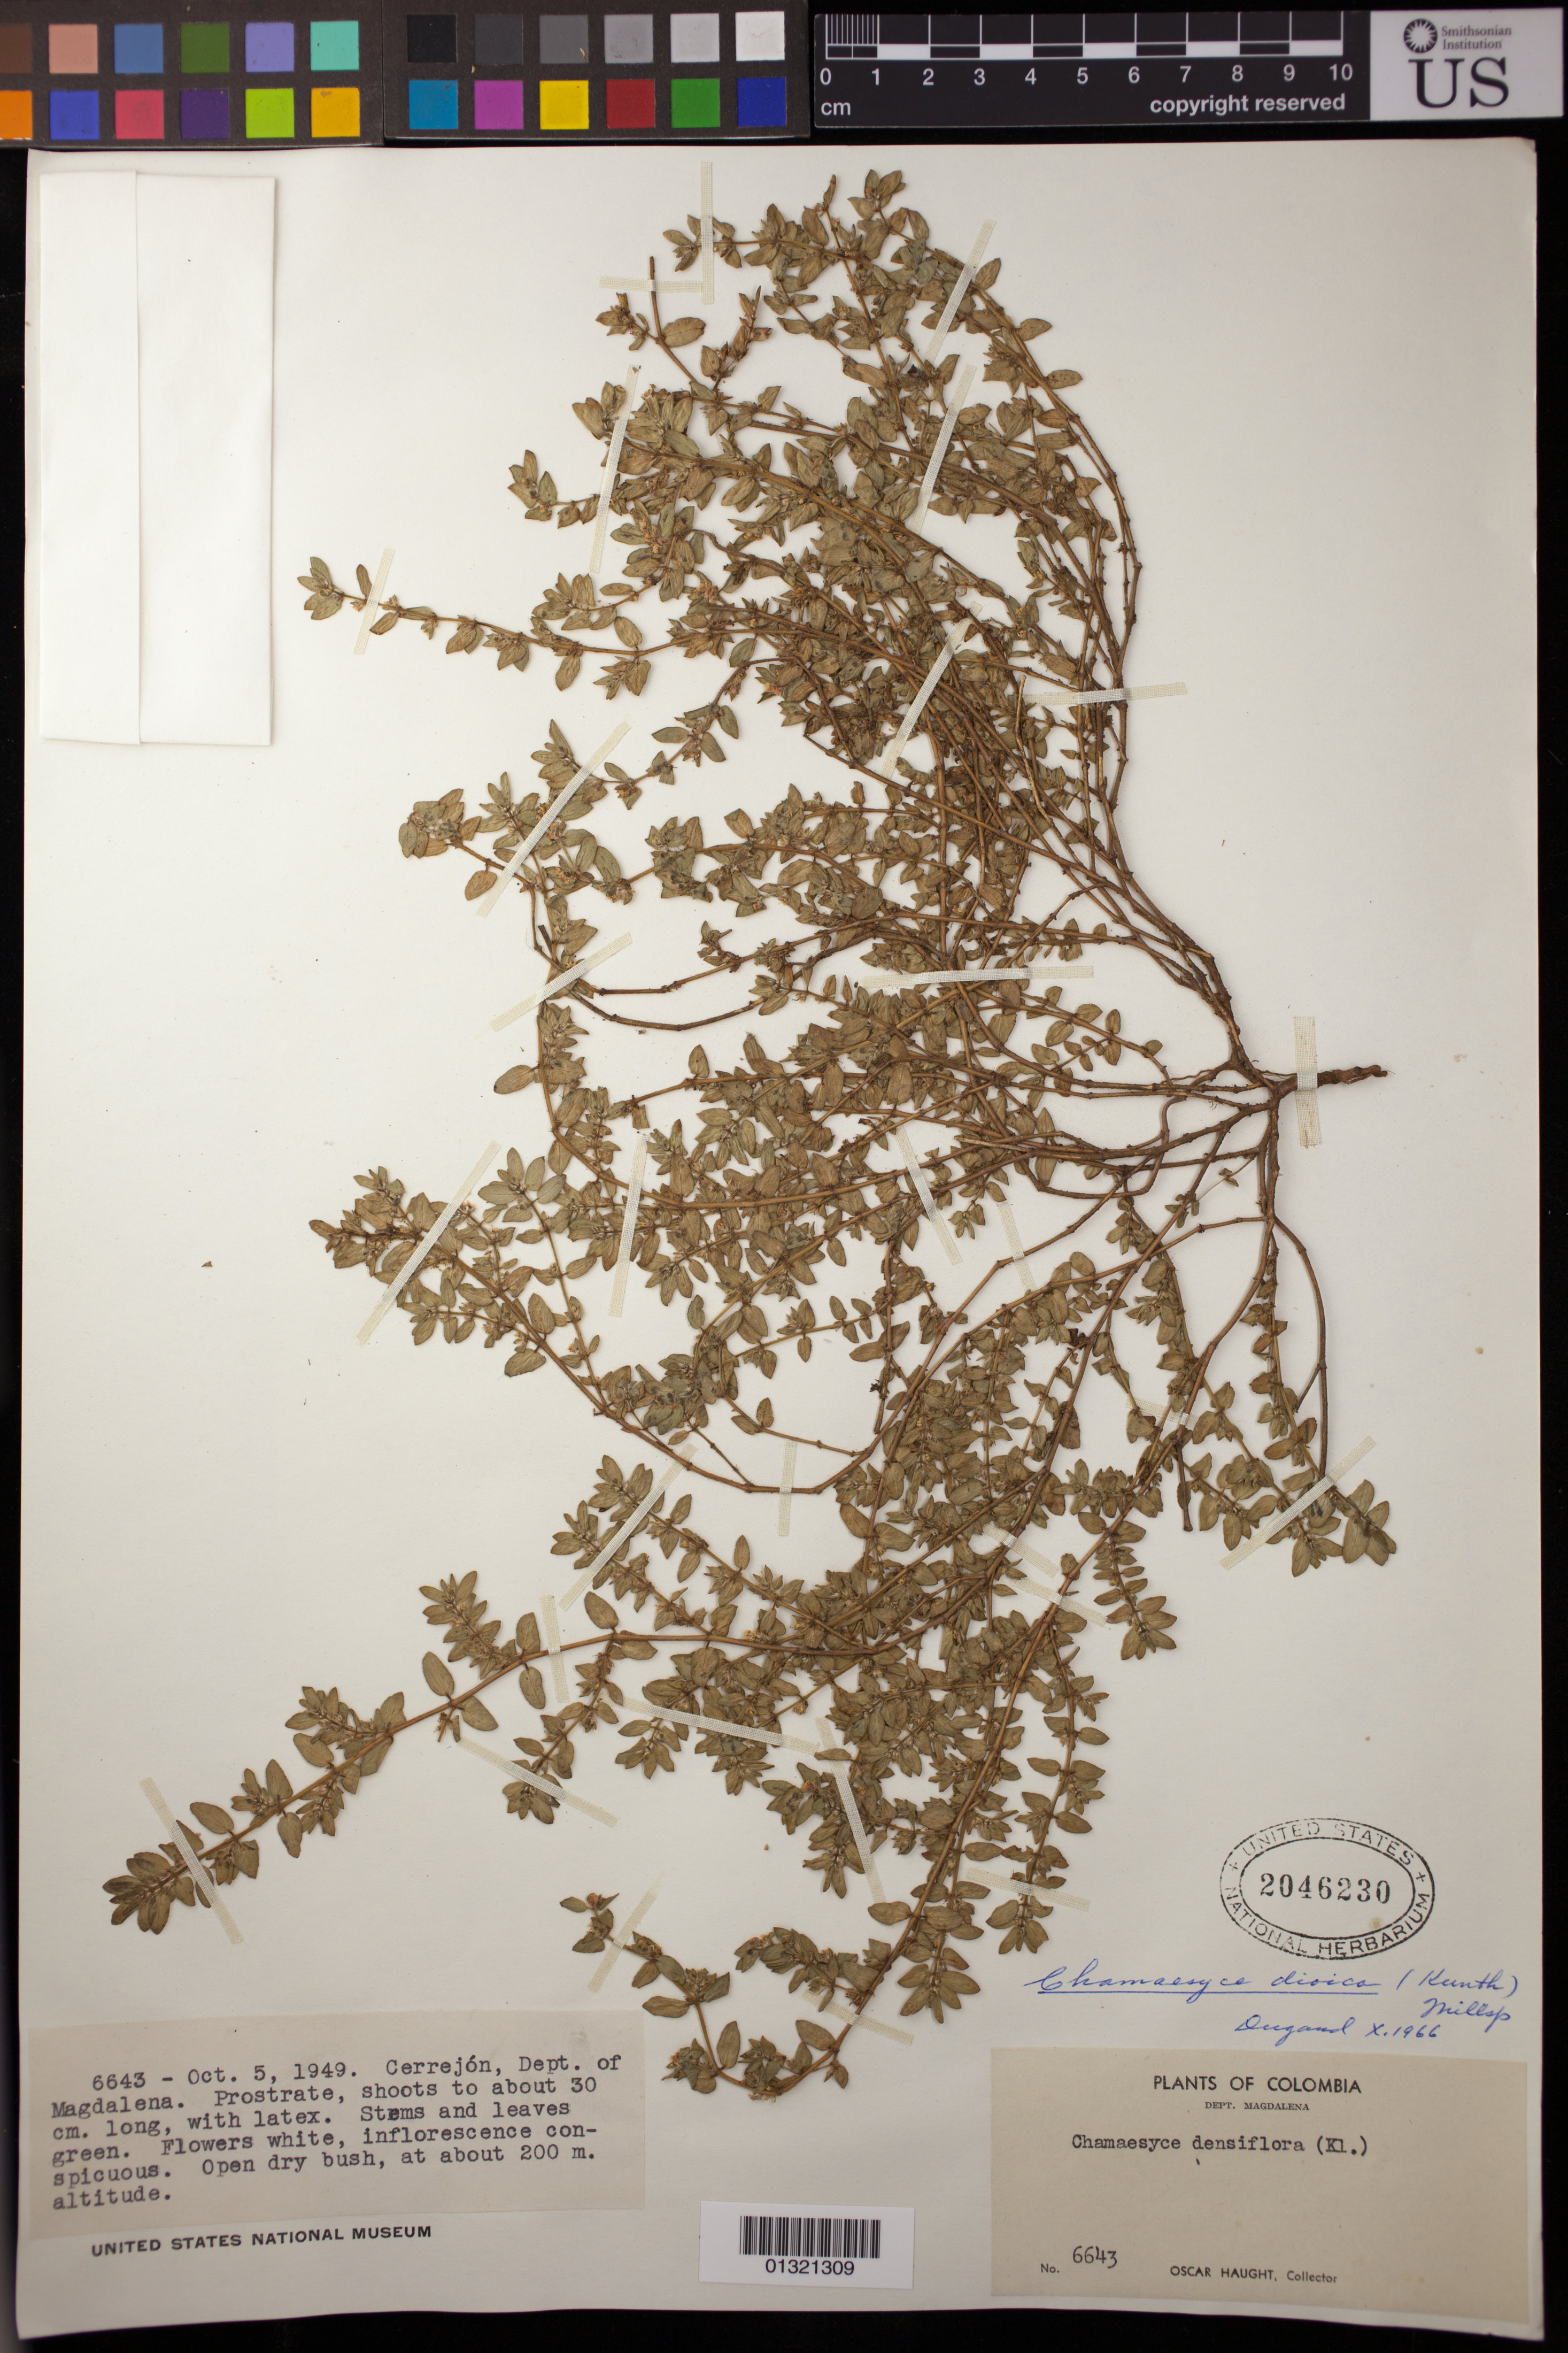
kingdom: Plantae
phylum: Tracheophyta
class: Magnoliopsida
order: Malpighiales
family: Euphorbiaceae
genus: Euphorbia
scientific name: Euphorbia dioeca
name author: Kunth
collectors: O. L. Haught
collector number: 6643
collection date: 1949-10-05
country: Colombia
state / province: Magdalena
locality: Cerrejon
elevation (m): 200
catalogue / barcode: US 2046230